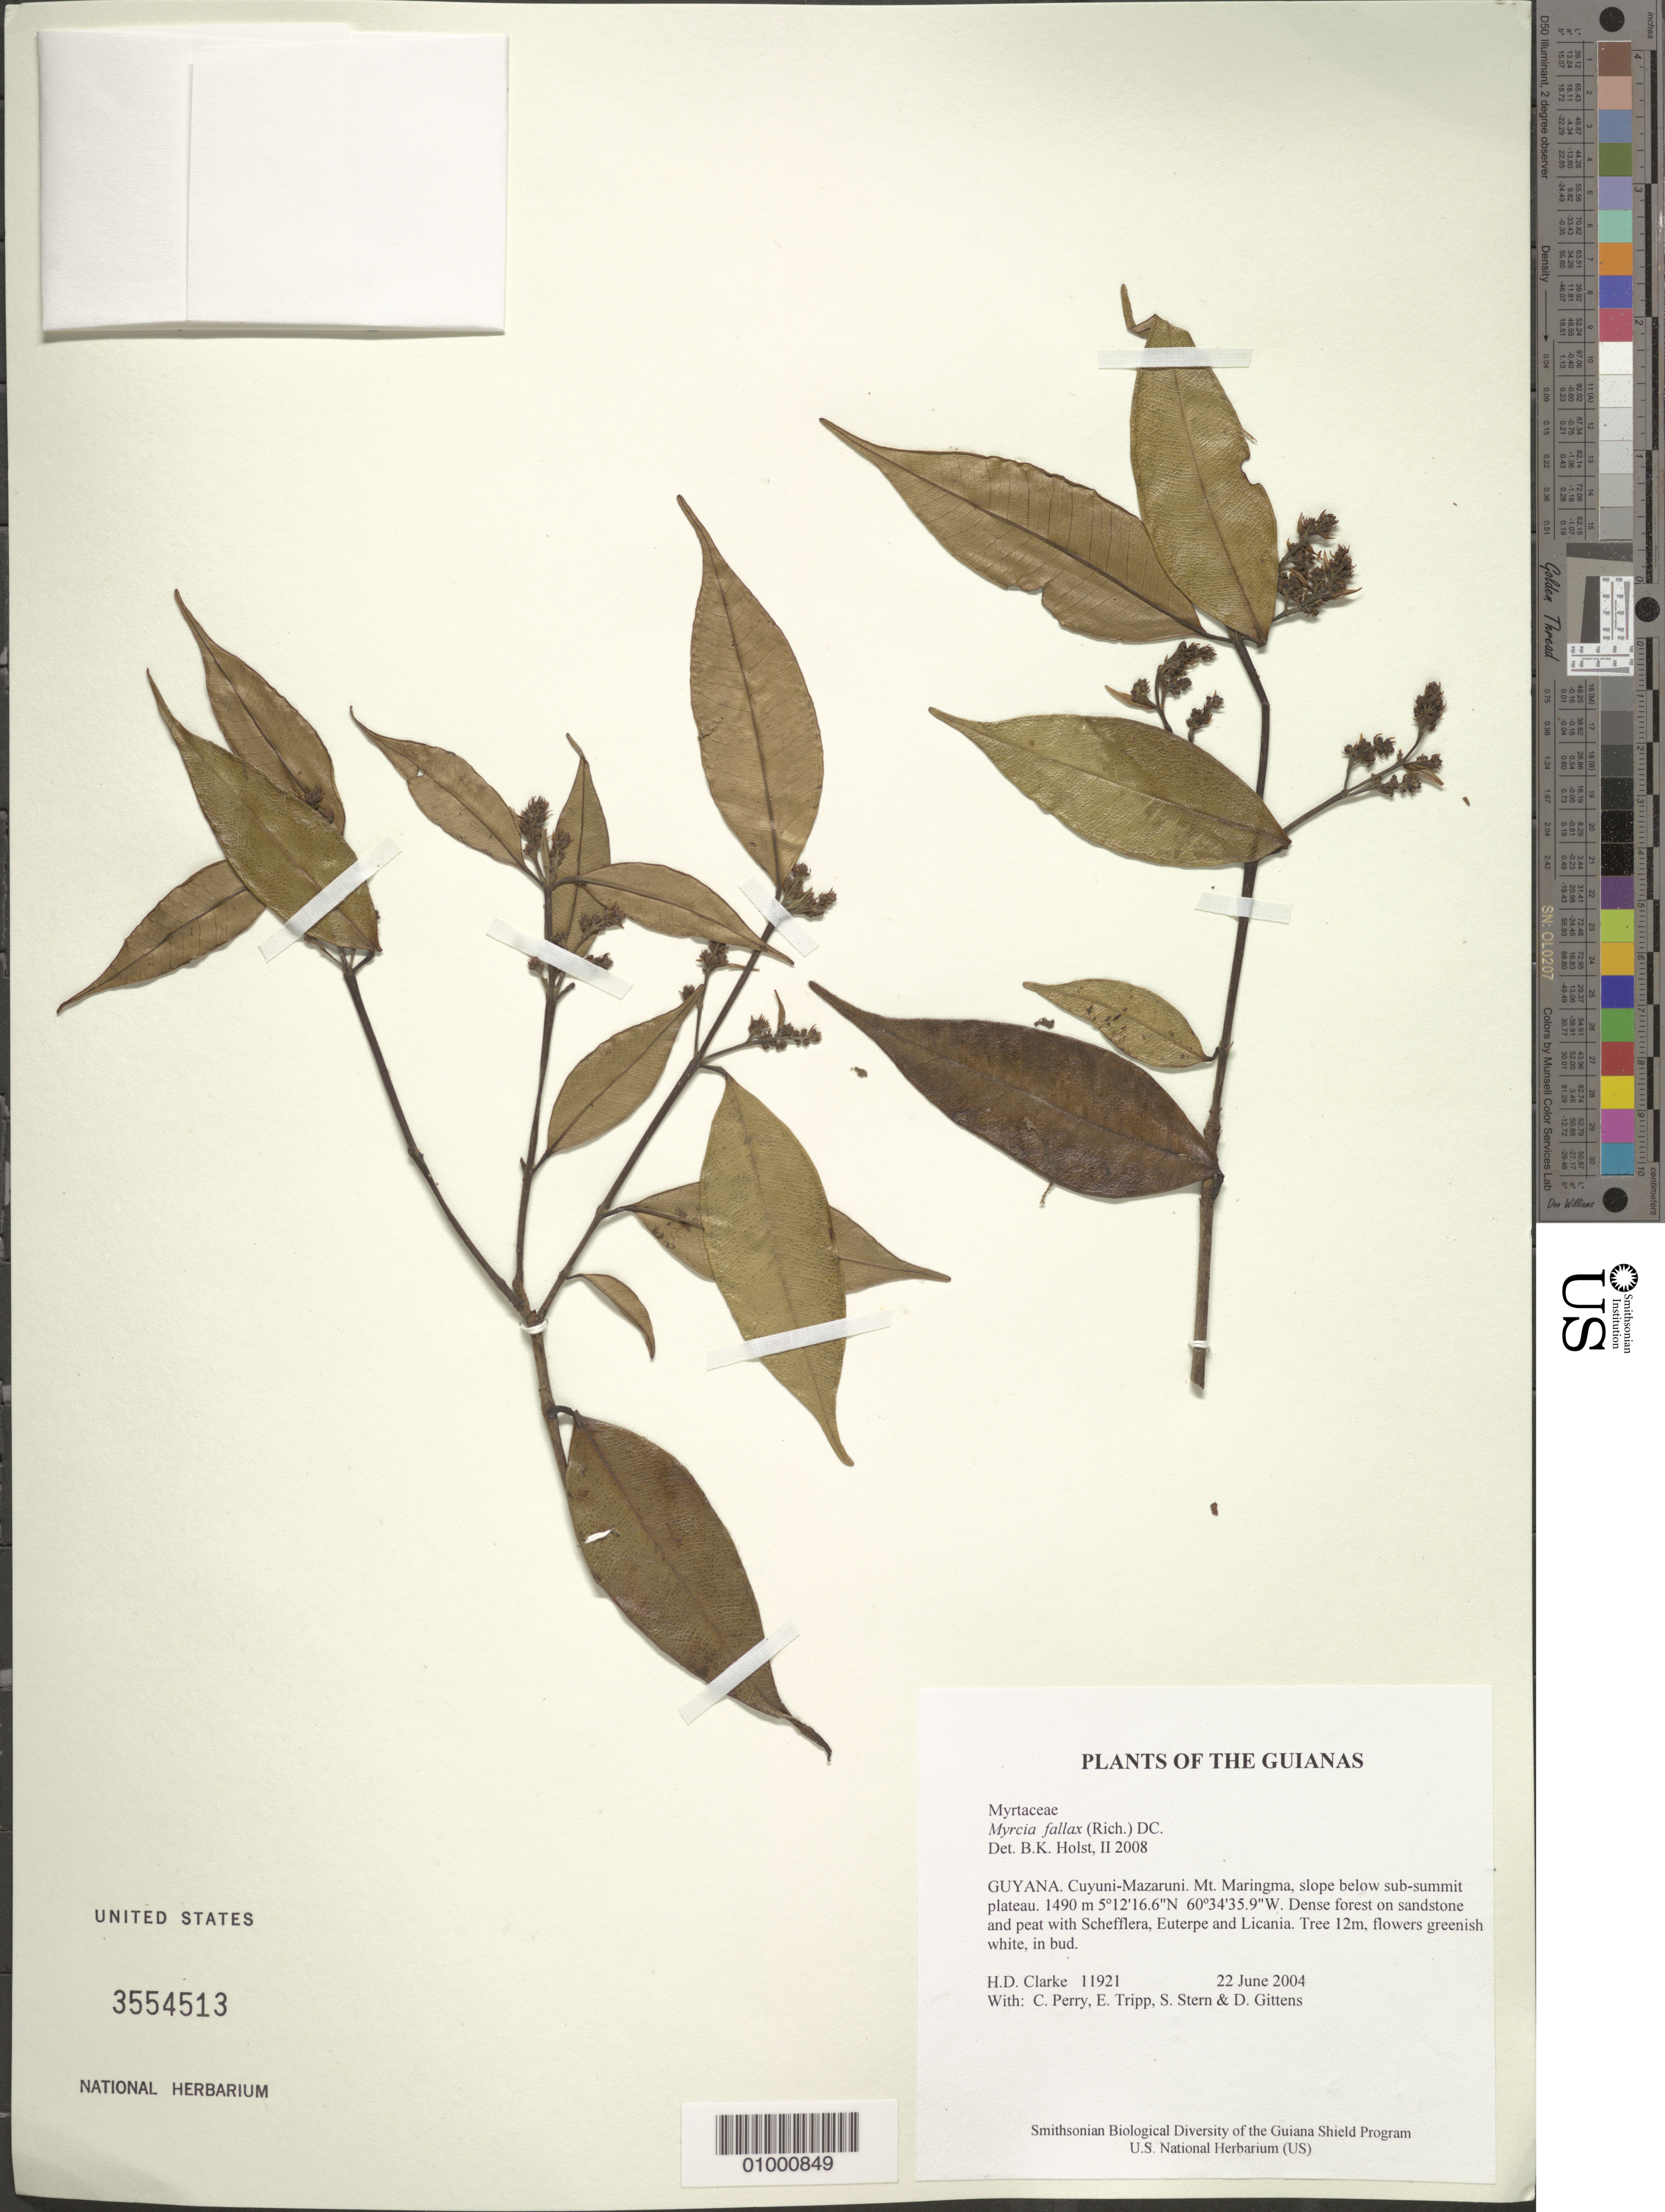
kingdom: Plantae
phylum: Tracheophyta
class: Magnoliopsida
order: Myrtales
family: Myrtaceae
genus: Myrcia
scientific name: Myrcia fallax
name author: (Rich.) DC.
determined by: Holst, Bruce K.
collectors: H. D. Clarke, C. Perry, E. Tripp, S. R. Stern & D. Gittens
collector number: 11921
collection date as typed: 22 June 2004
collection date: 2004-06-22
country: Guyana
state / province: Cuyuni-Mazaruni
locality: Mt. Maringma, slope below sub-summit plateau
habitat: Dense forest on sandstone and peat with Schefflera, Euterpe and Licania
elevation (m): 1490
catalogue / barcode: US 3554513